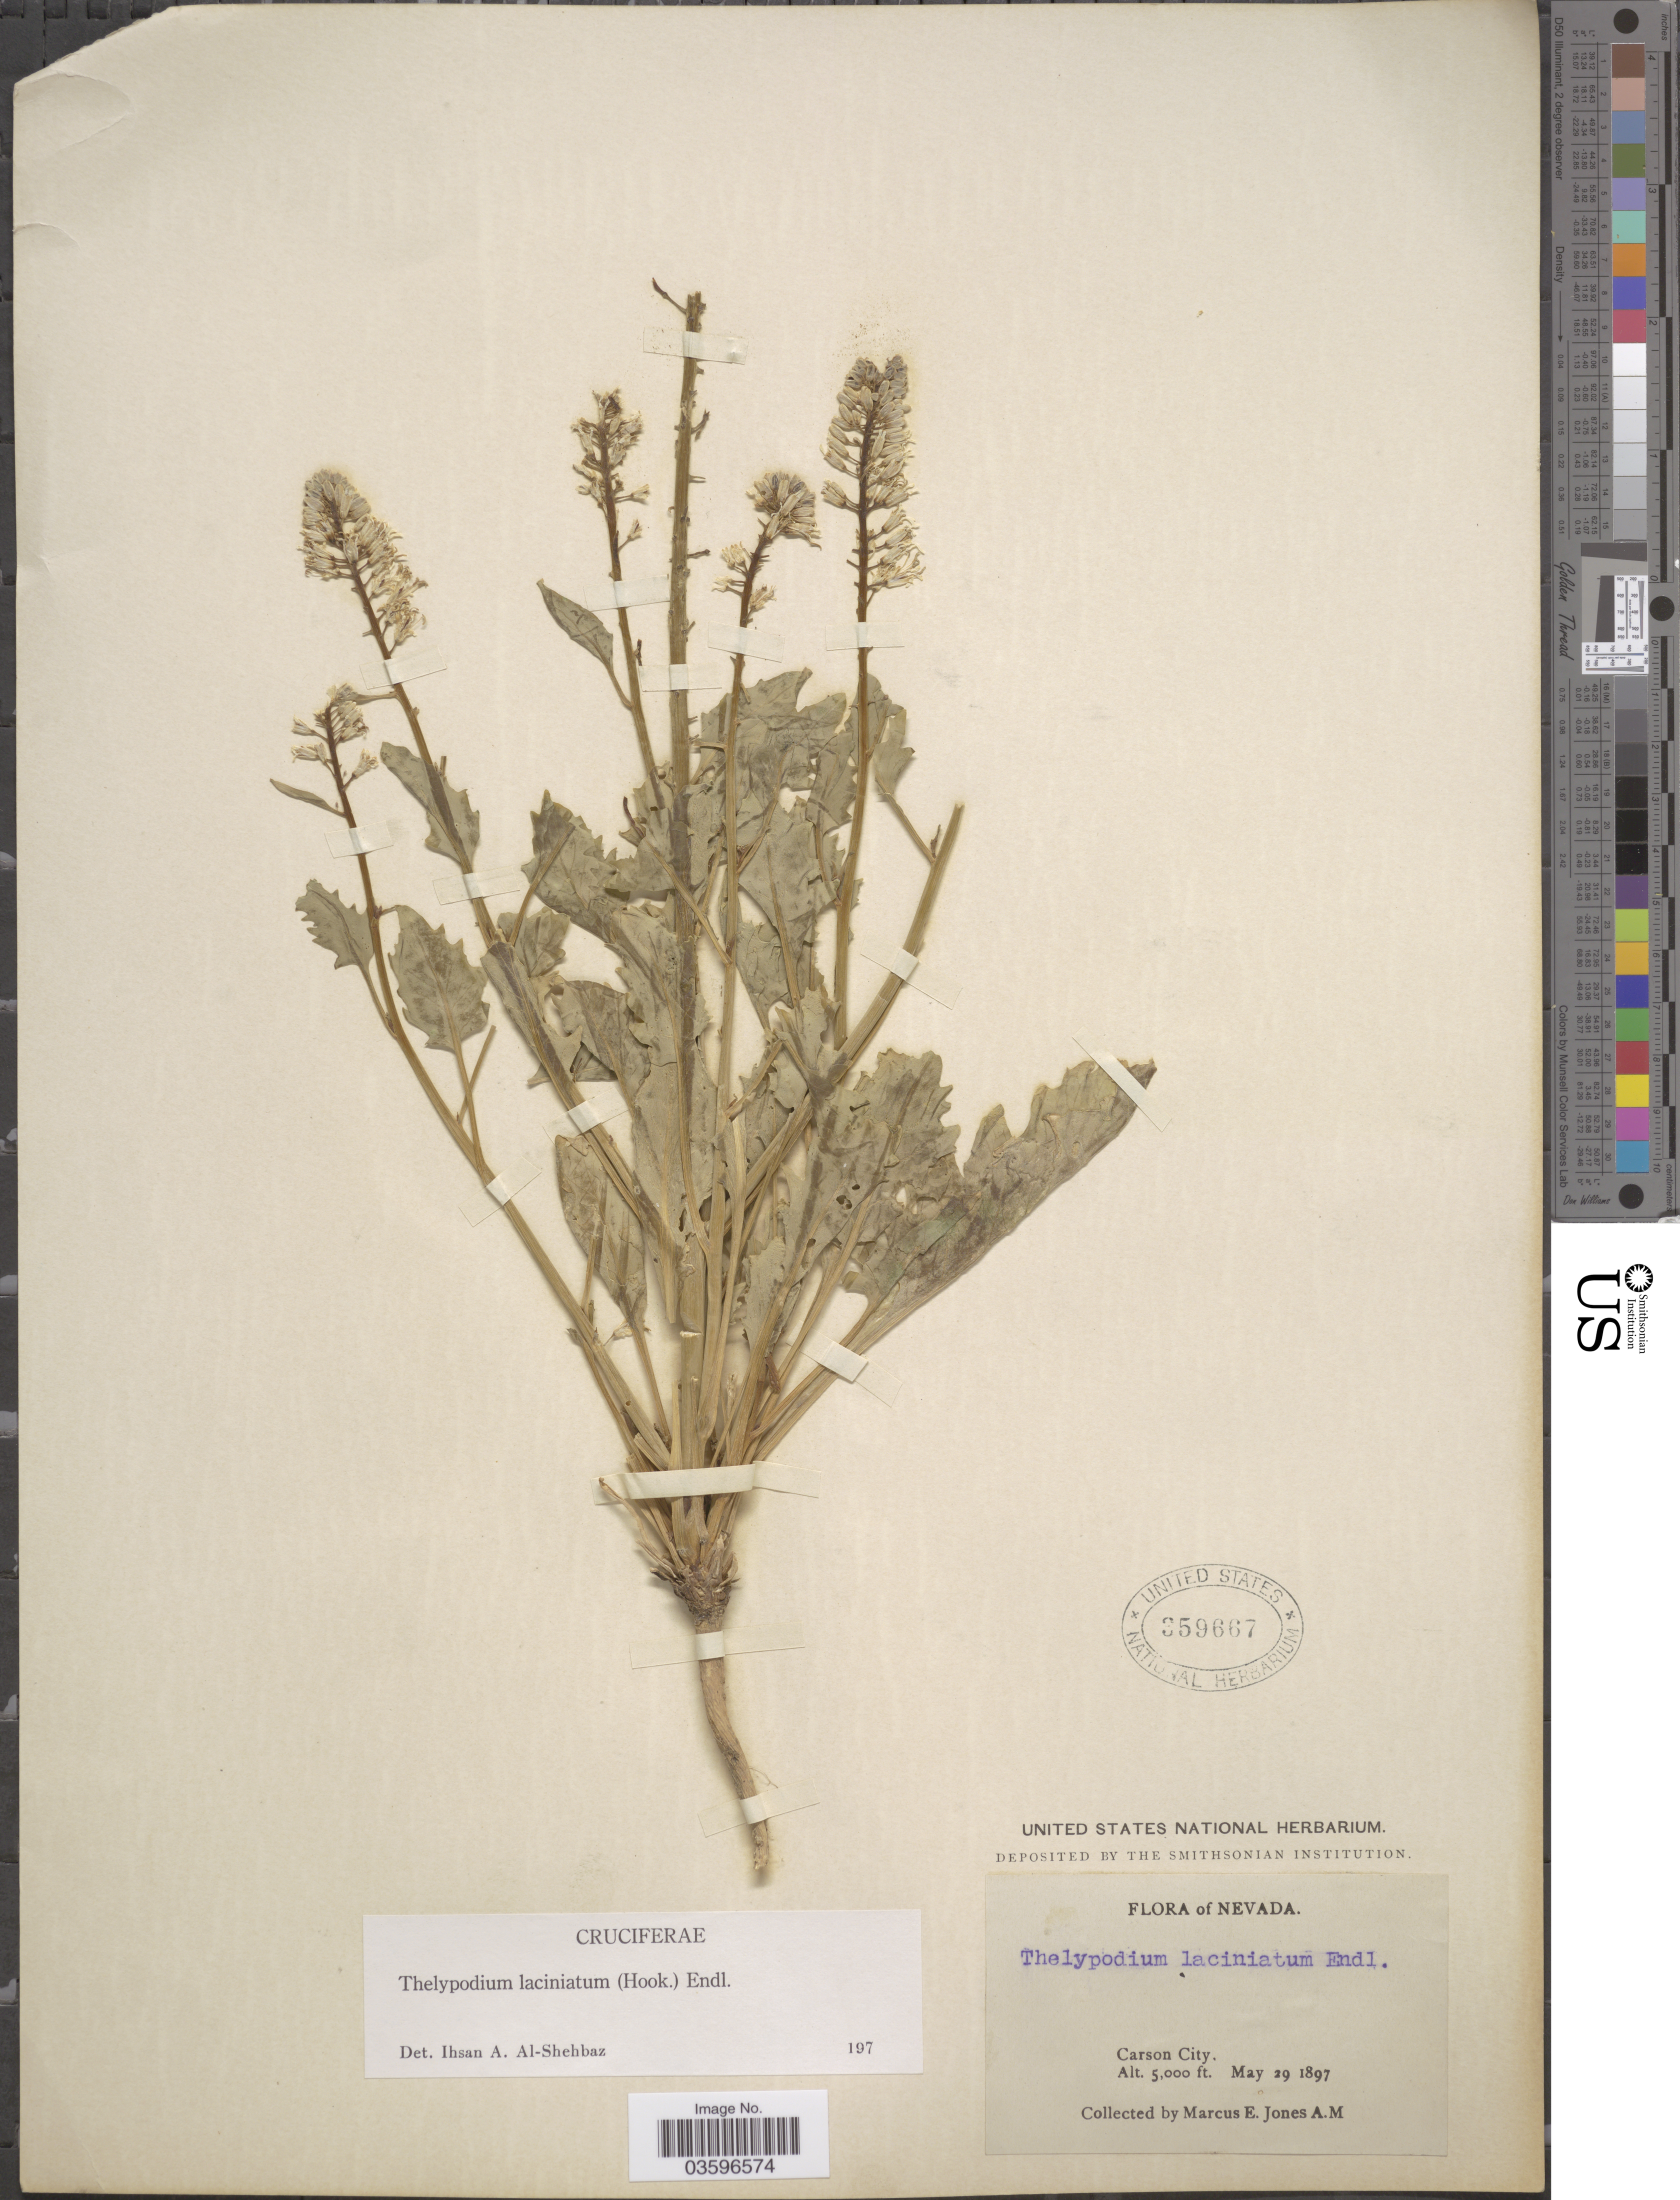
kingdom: Plantae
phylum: Tracheophyta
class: Magnoliopsida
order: Brassicales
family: Brassicaceae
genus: Thelypodium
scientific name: Thelypodium laciniatum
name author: (Hook.) Endl.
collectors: M. E. Jones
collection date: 1897-05-29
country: United States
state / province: Nevada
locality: Carson City.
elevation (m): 1524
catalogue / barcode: US 359667